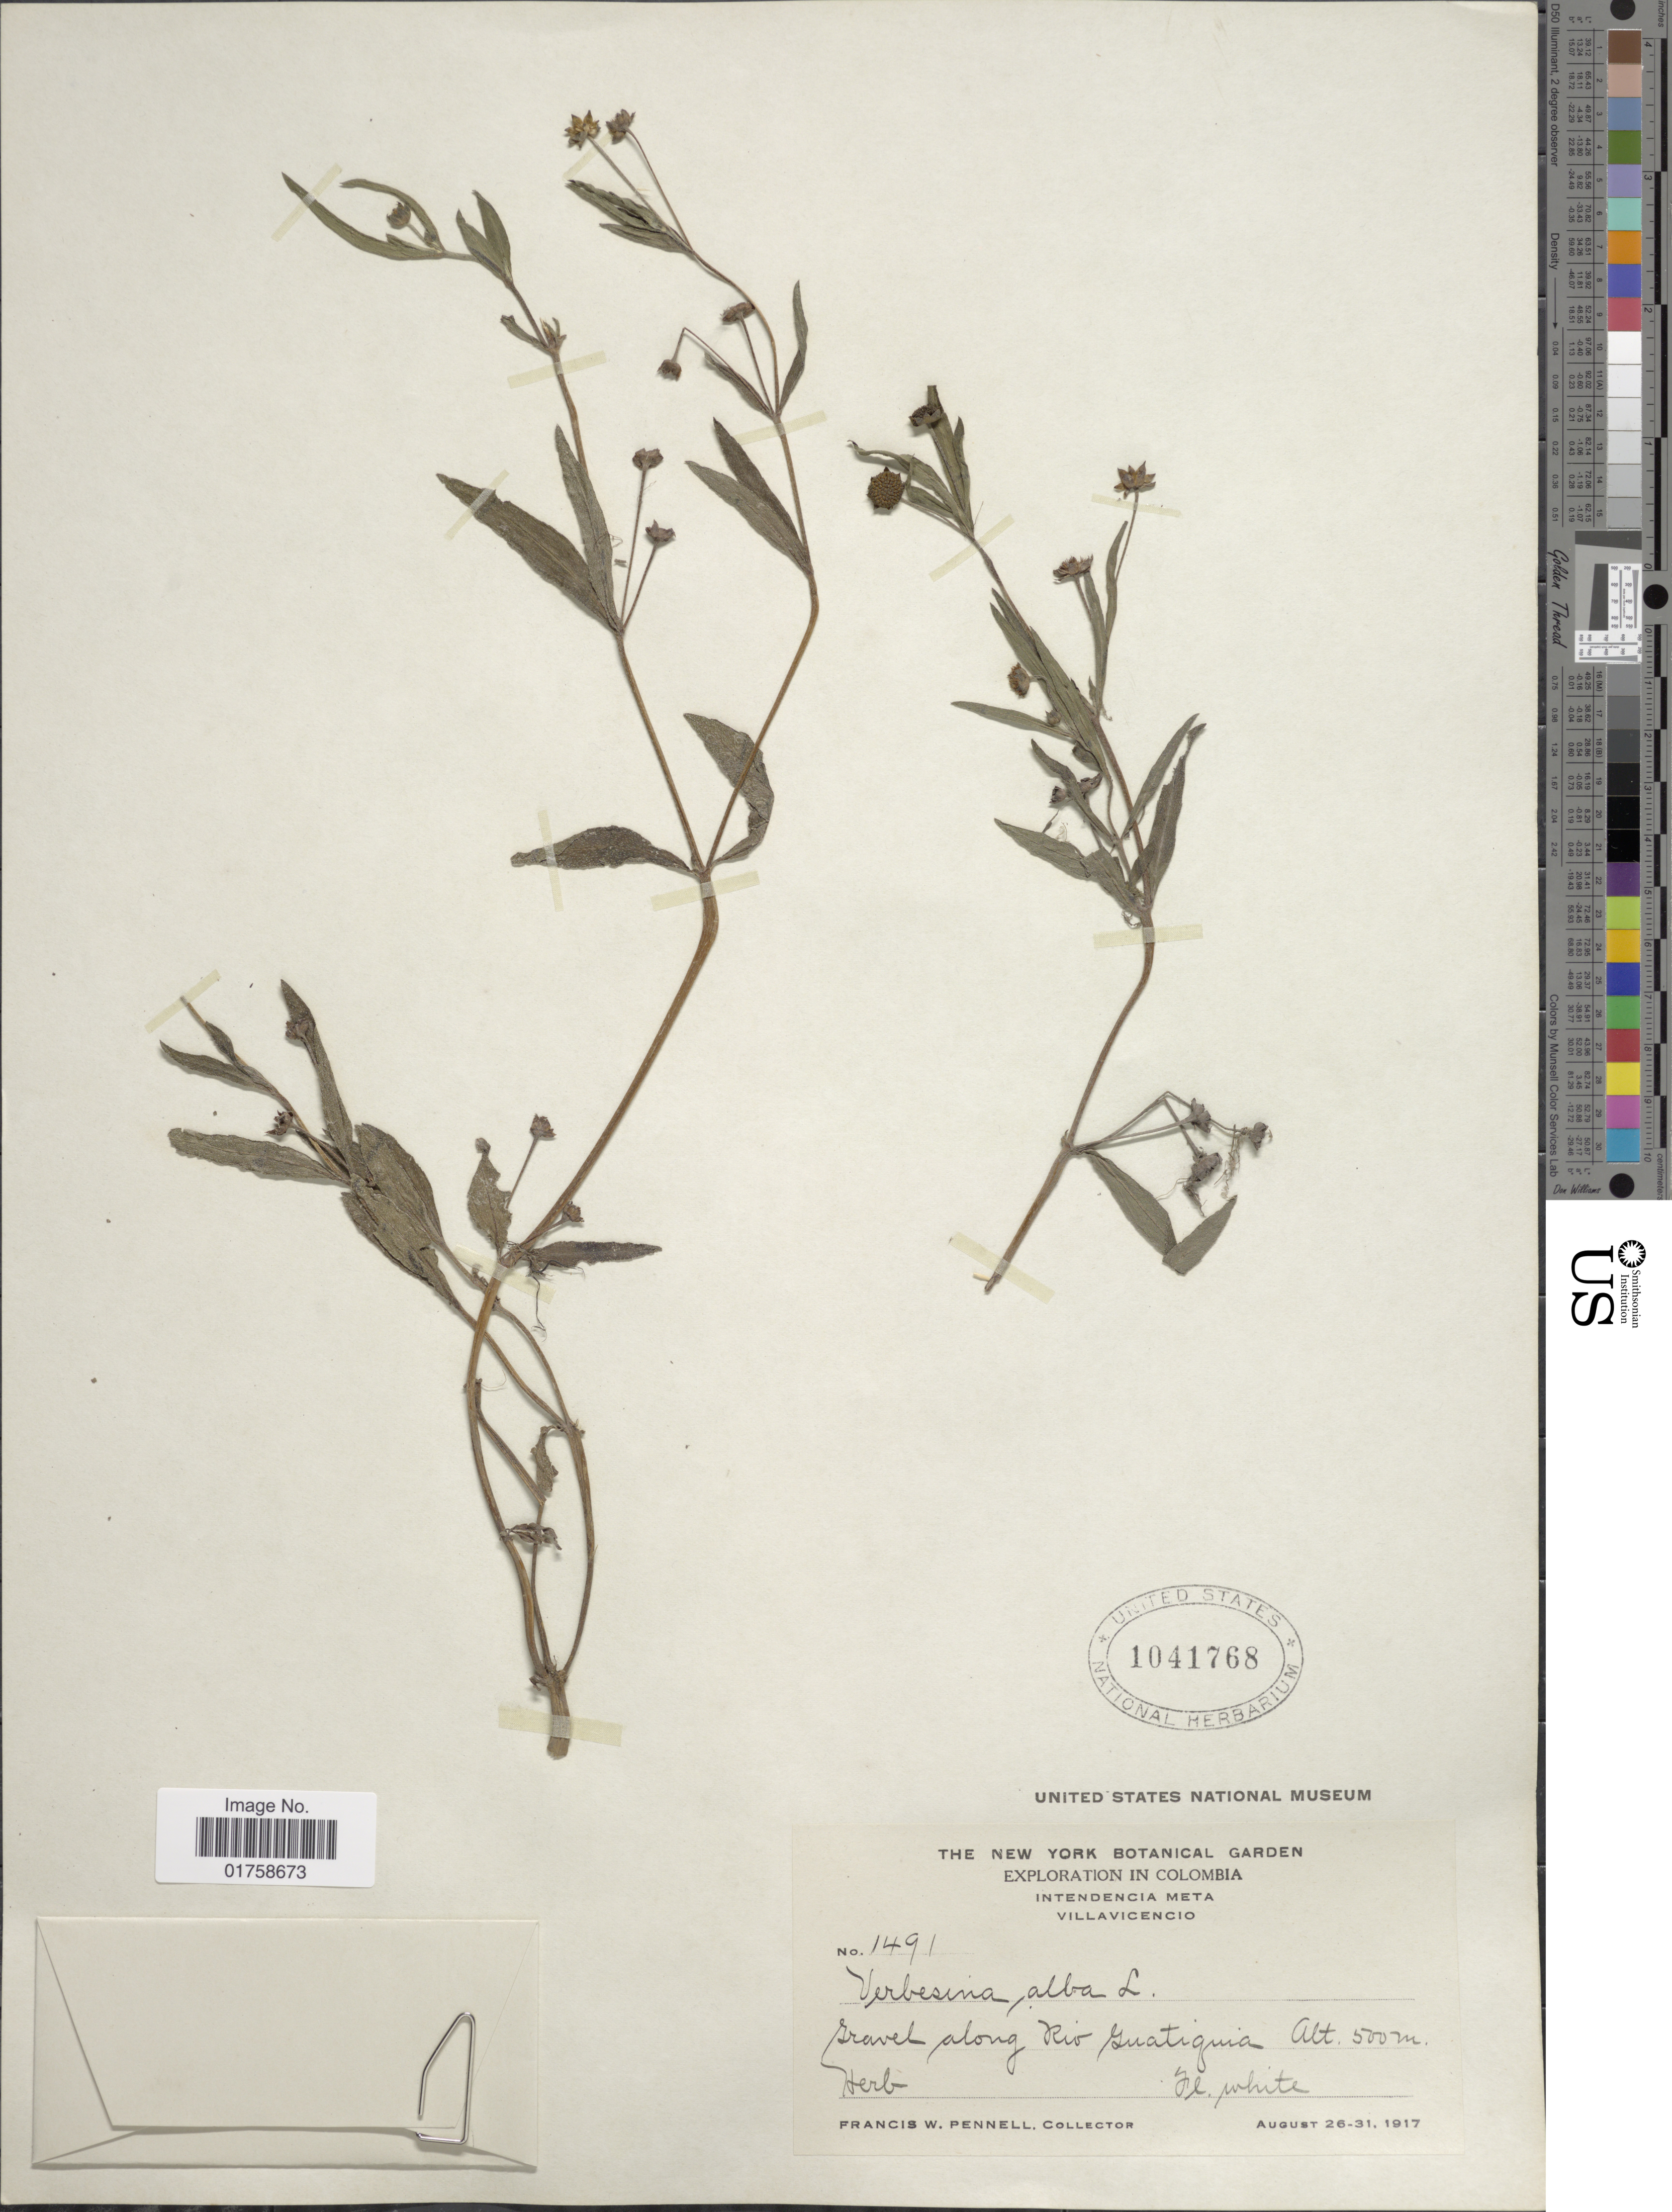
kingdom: Plantae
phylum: Tracheophyta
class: Magnoliopsida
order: Asterales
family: Asteraceae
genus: Eclipta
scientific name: Eclipta alba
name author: (L.) Hassk.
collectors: F. W. Pennell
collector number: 1491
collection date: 1917-08-26/1917-08-31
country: Colombia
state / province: Meta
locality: Colombia, Intendencia Meta. Villavicencio. Gravel along Rio Guatigua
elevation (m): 500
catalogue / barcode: US 1041768